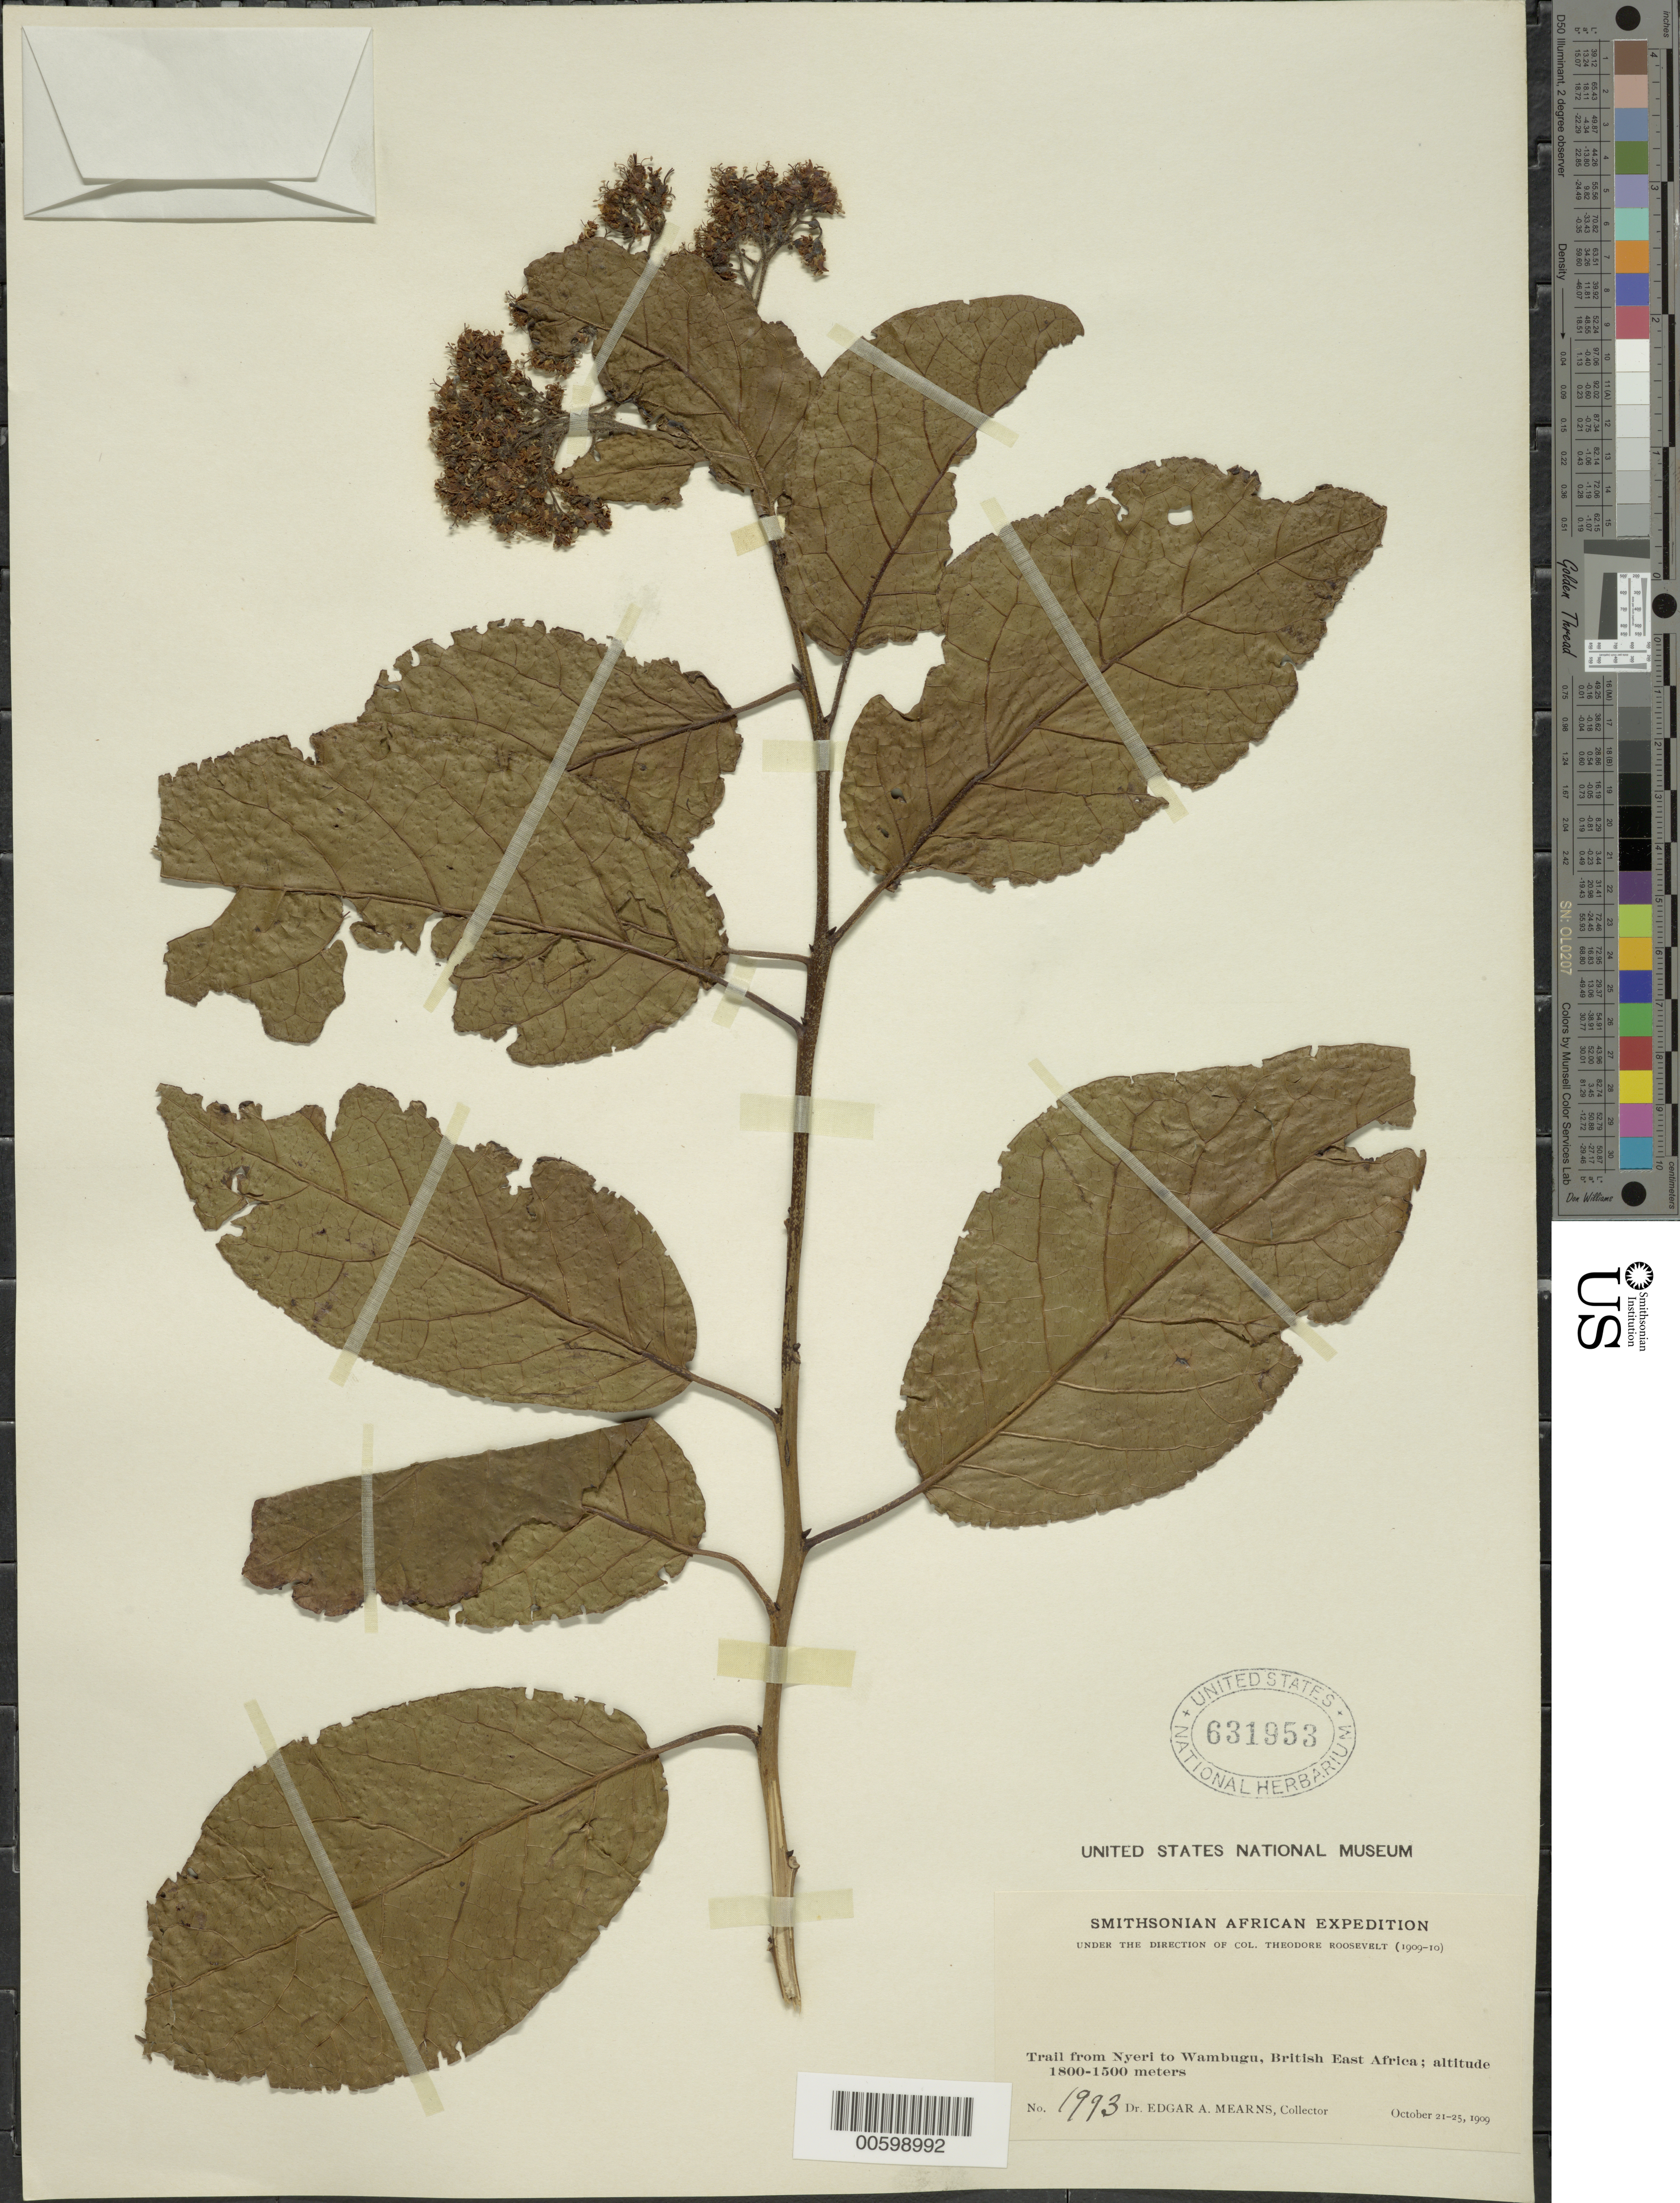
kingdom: Plantae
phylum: Tracheophyta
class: Magnoliopsida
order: Boraginales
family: Boraginaceae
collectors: E. A. Mearns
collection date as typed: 21 Oct 1909 to 25 Oct 1909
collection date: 1909-10-21/1909-10-25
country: Kenya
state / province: Nyeri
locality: Trail from Nyeri to Wambugu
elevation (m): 1800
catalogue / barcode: US 631953